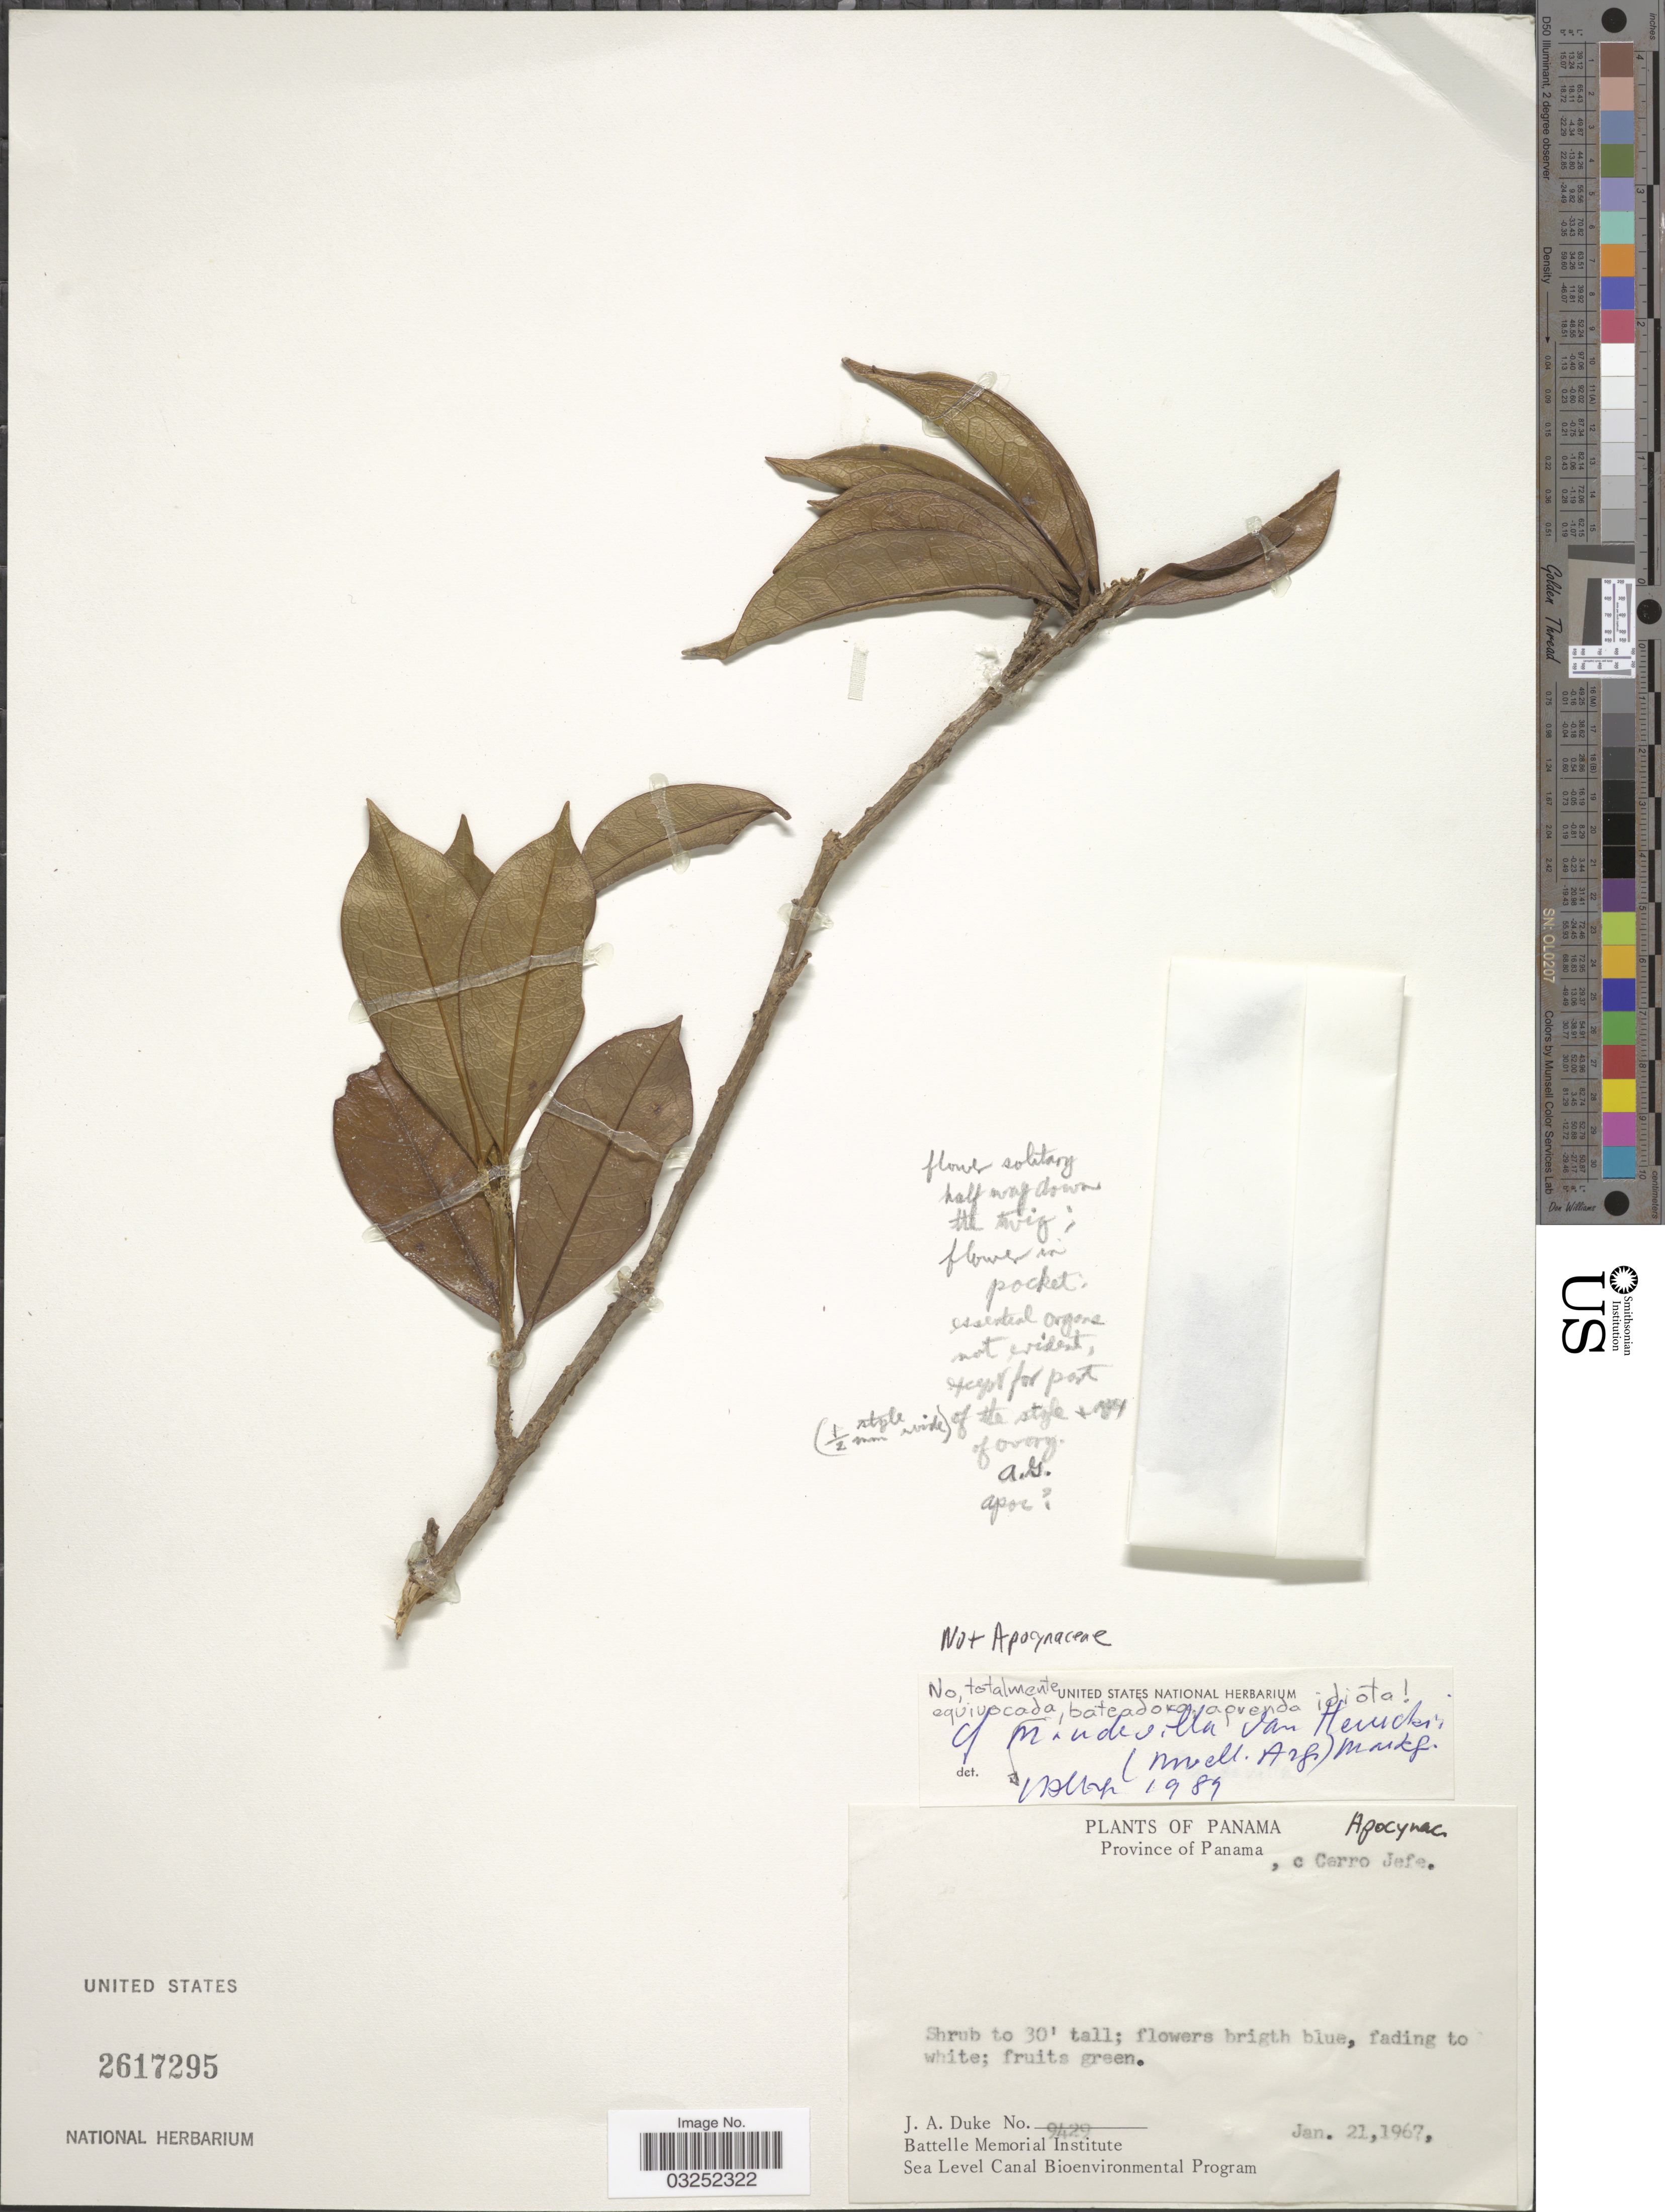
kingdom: Plantae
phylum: Tracheophyta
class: Magnoliopsida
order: Gentianales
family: Apocynaceae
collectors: J. A. Duke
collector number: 9429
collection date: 1967-01-21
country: Panama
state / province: Panamá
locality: Cerro Jefe.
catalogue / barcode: US 2617295